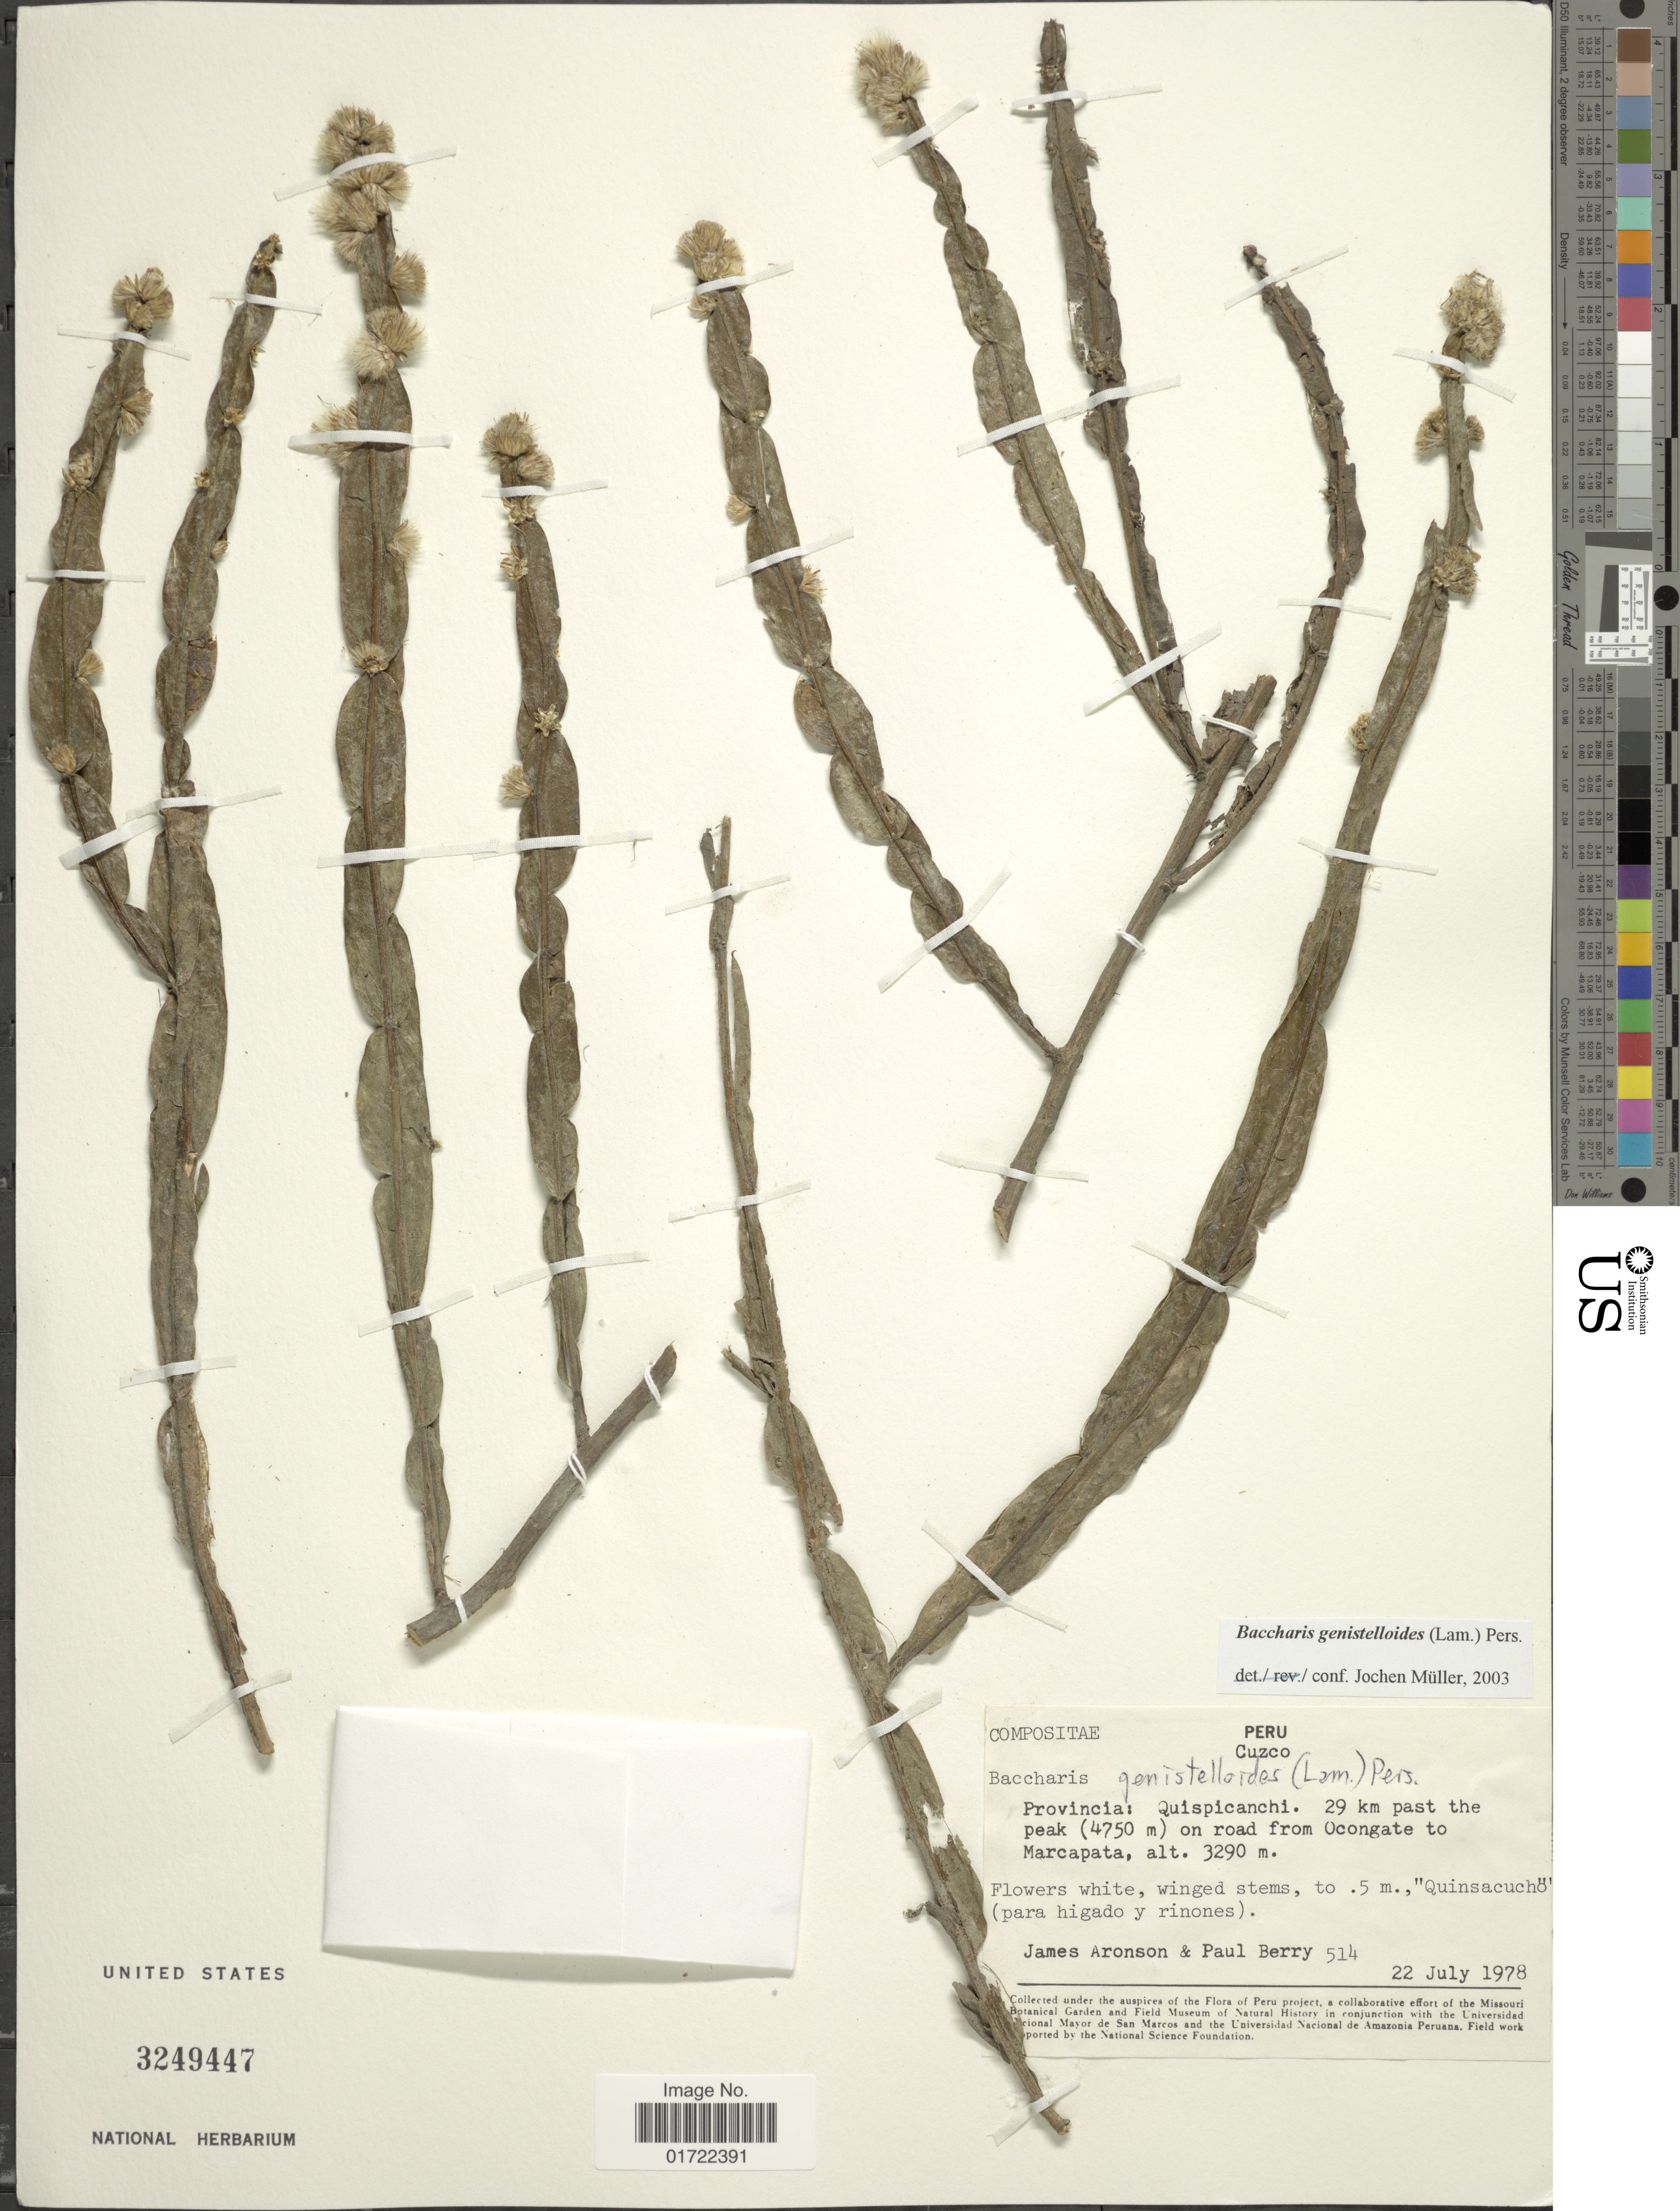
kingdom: Plantae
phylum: Tracheophyta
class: Magnoliopsida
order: Asterales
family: Asteraceae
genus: Baccharis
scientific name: Baccharis genistelloides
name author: (Lam.) Pers.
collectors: J. Aronson & P. T. Berry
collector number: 514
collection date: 1978-07-22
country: Peru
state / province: Cusco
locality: Cuzco, Provincia Quispicanchi, 29 km past the peak on road from Ocongate to Marcapata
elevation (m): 3290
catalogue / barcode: US 3249447